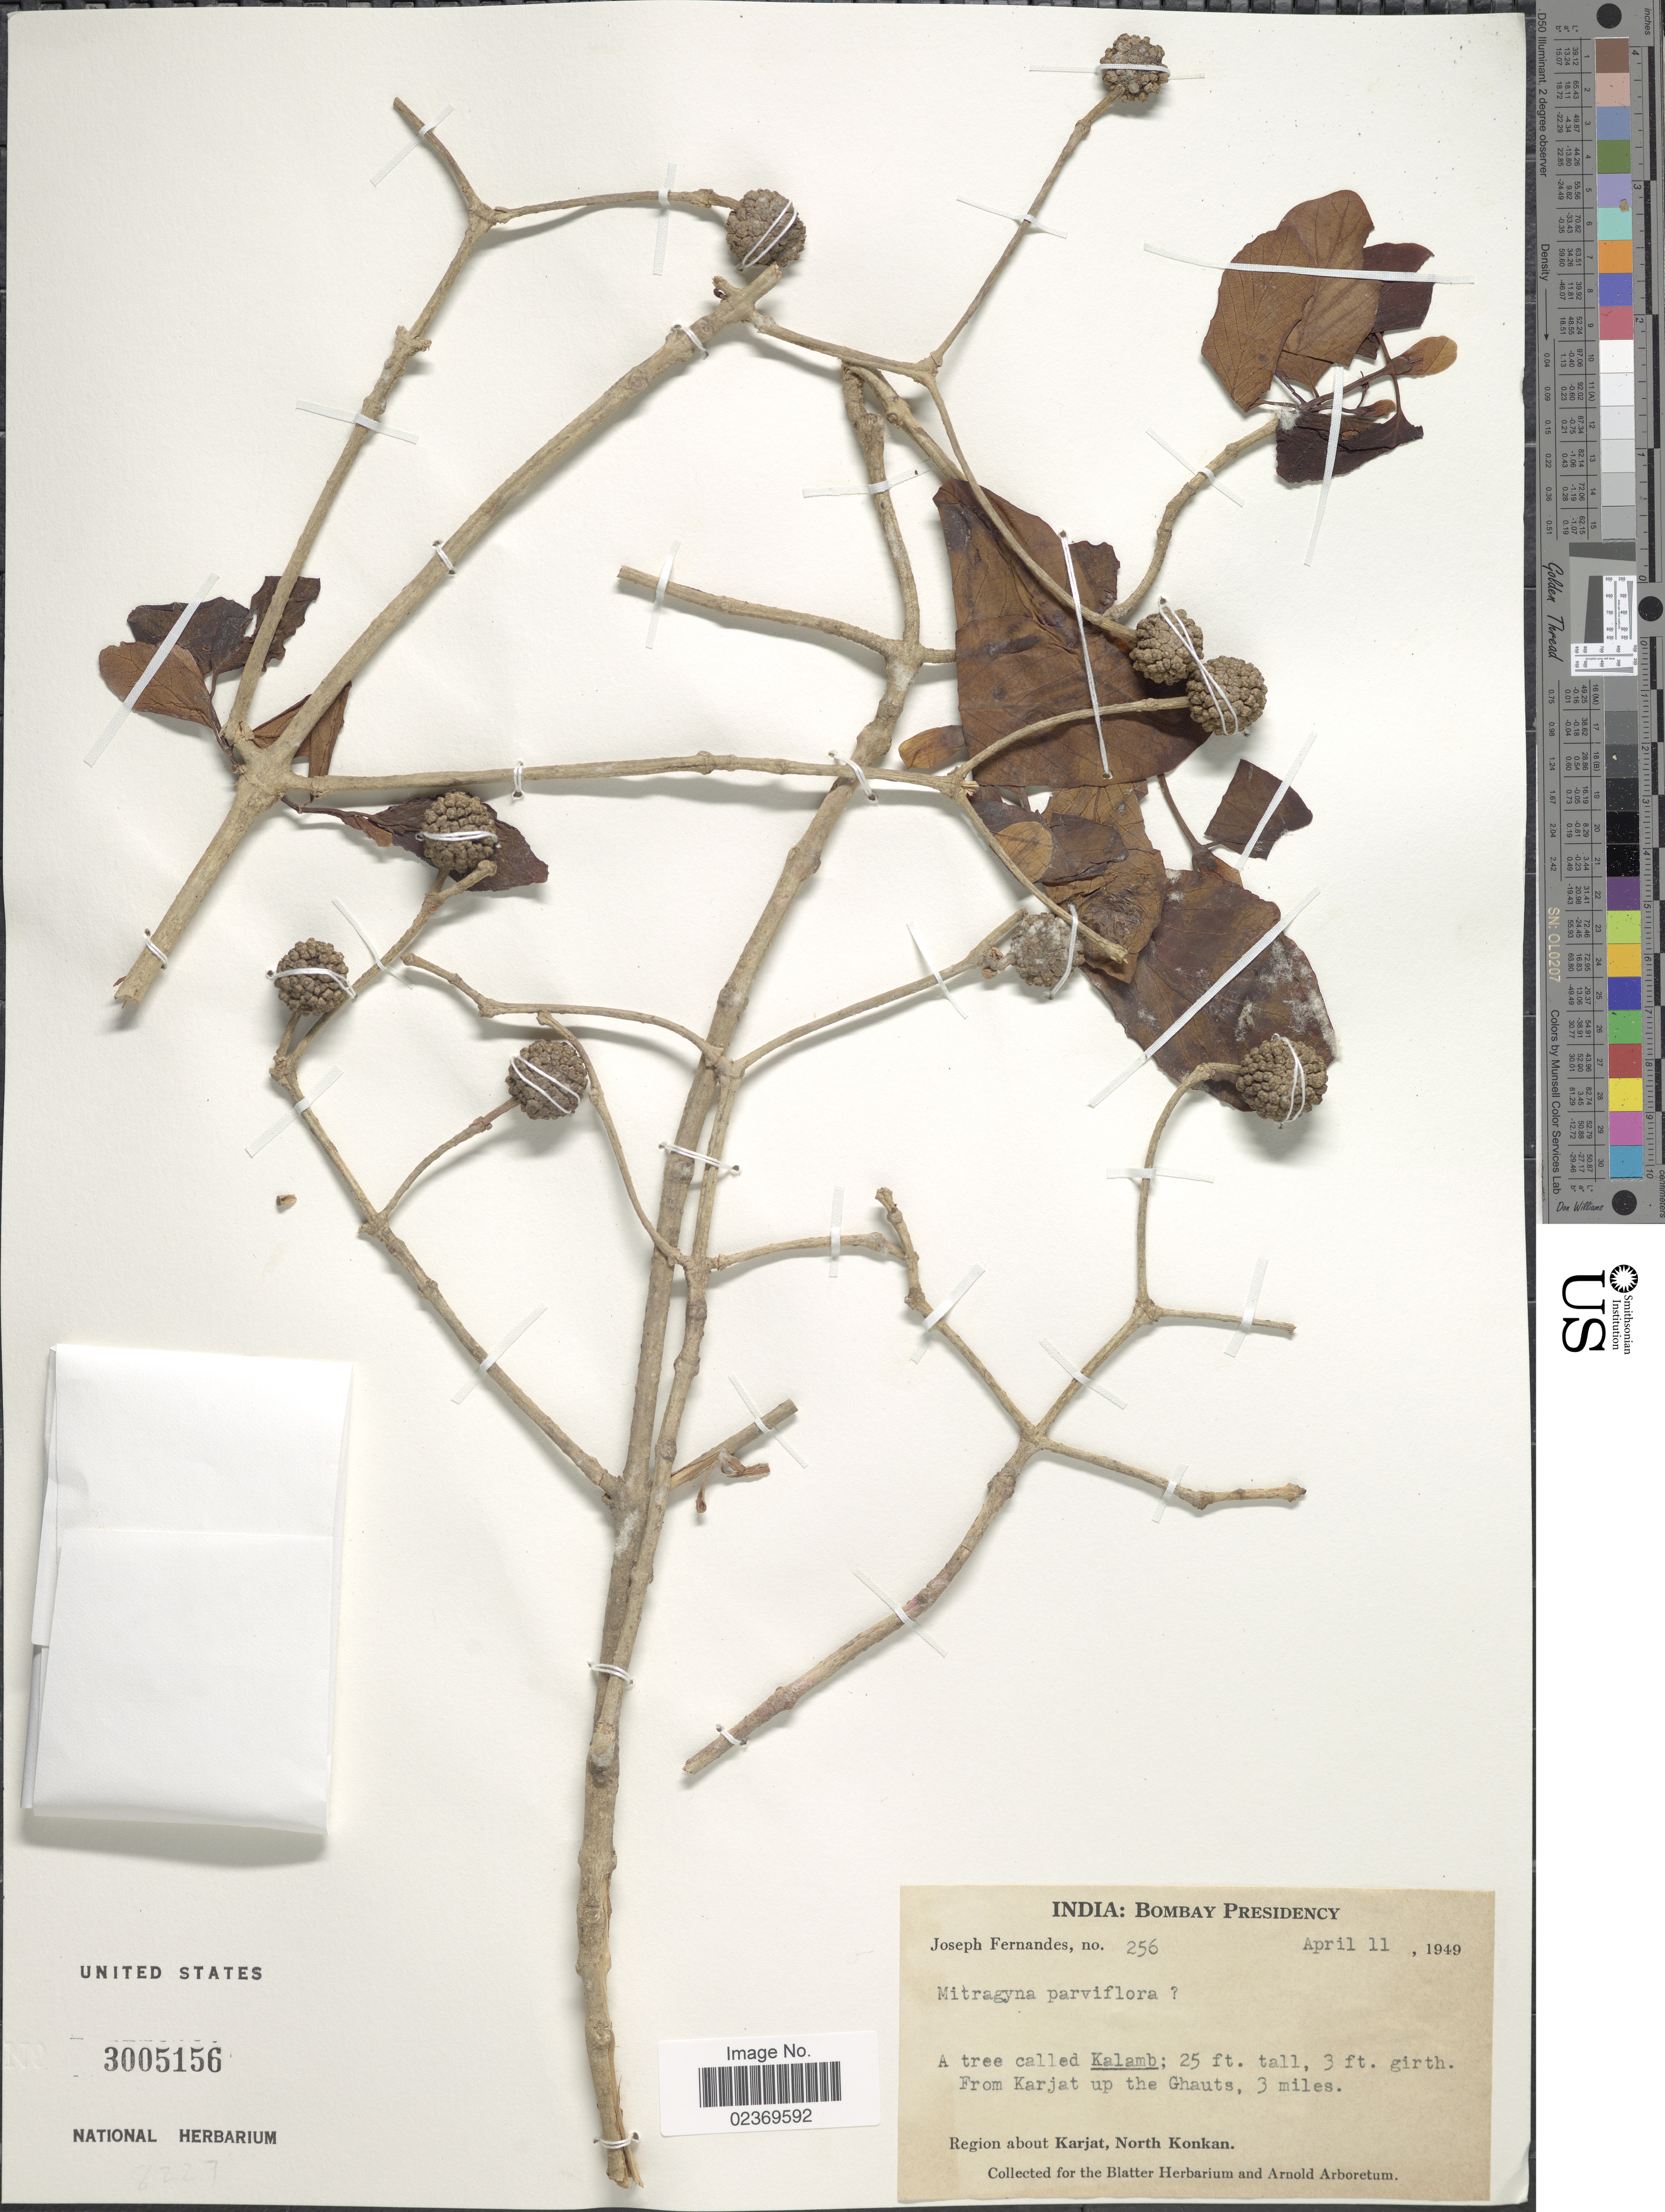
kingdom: Plantae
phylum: Tracheophyta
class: Magnoliopsida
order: Gentianales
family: Rubiaceae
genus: Mitragyna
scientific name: Mitragyna parvifolia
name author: (Roxb.) Korth.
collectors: J. Fernandes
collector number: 256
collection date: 1949-04-11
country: India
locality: Bombay Presidency, From Karjat up the Ghauts, 3 miles, Region about Karjat, North Konkan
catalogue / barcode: US 3005156